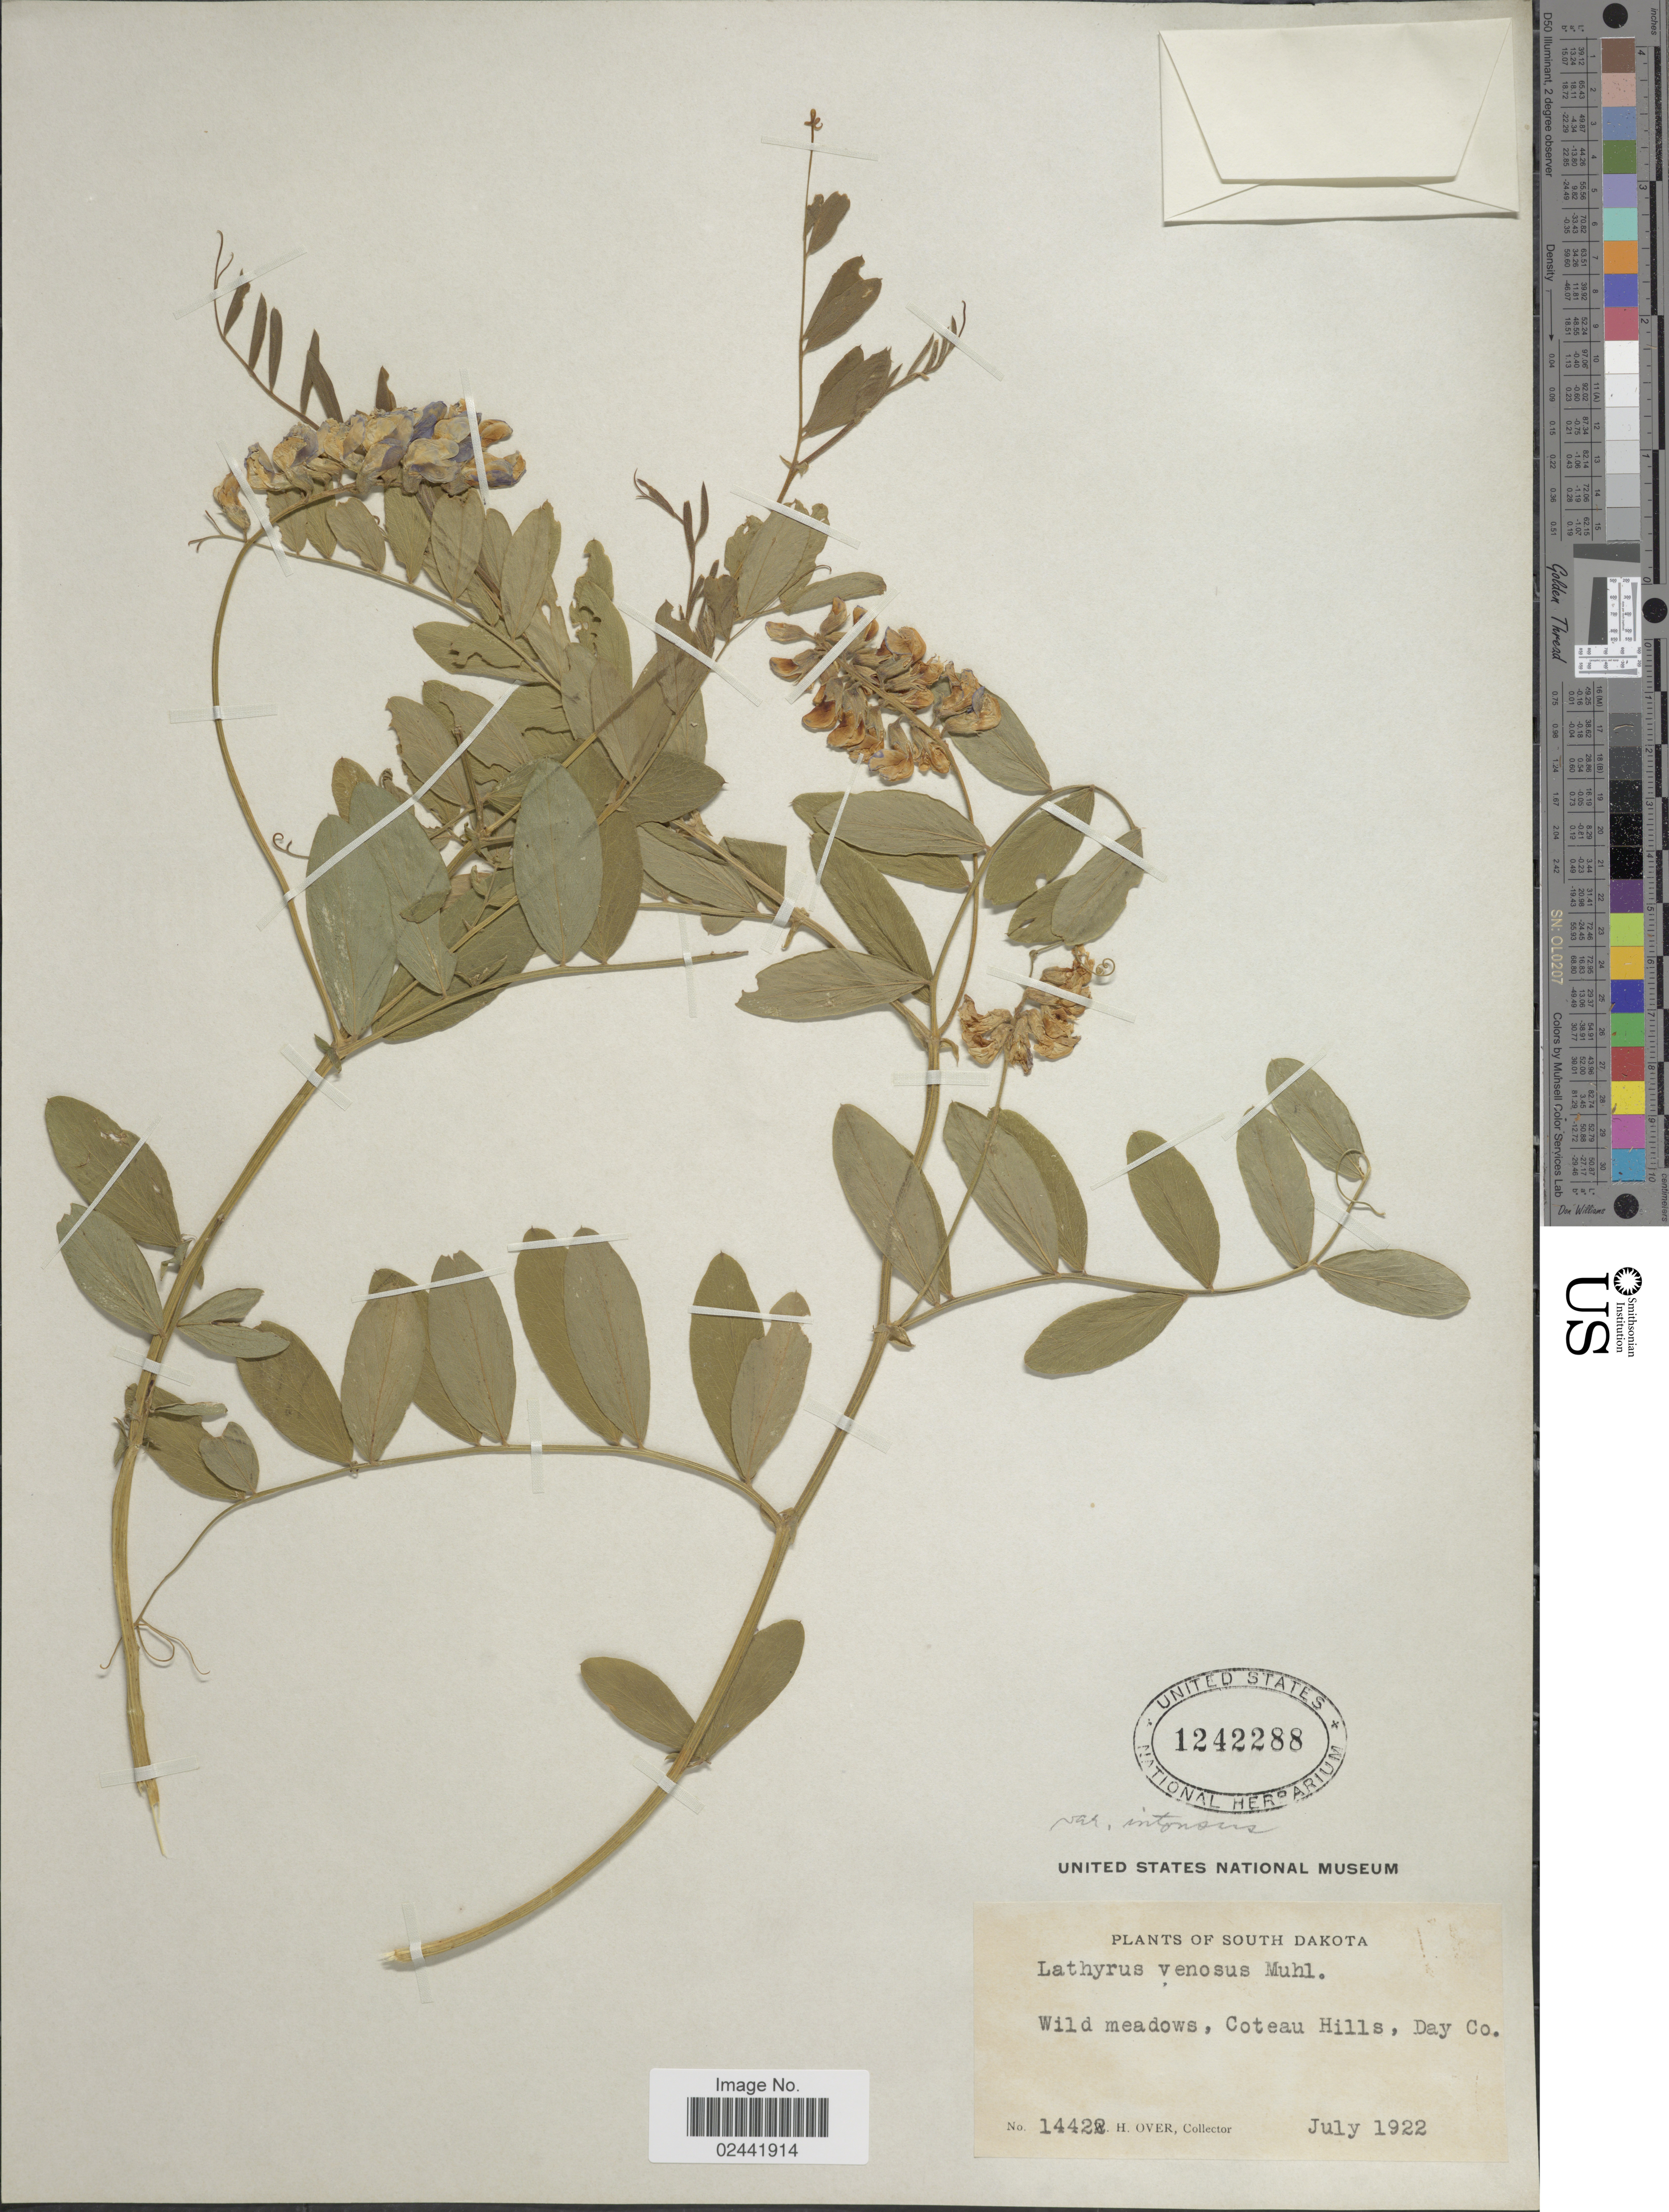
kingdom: Plantae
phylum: Tracheophyta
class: Magnoliopsida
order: Fabales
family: Fabaceae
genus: Lathyrus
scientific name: Lathyrus venosus var. intonsus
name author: Butters & H. St. John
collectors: W. Over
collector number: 14422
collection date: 1922-07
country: United States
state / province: South Dakota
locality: Wild meadows, Coteau Hills, Day Co.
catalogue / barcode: US 1242288